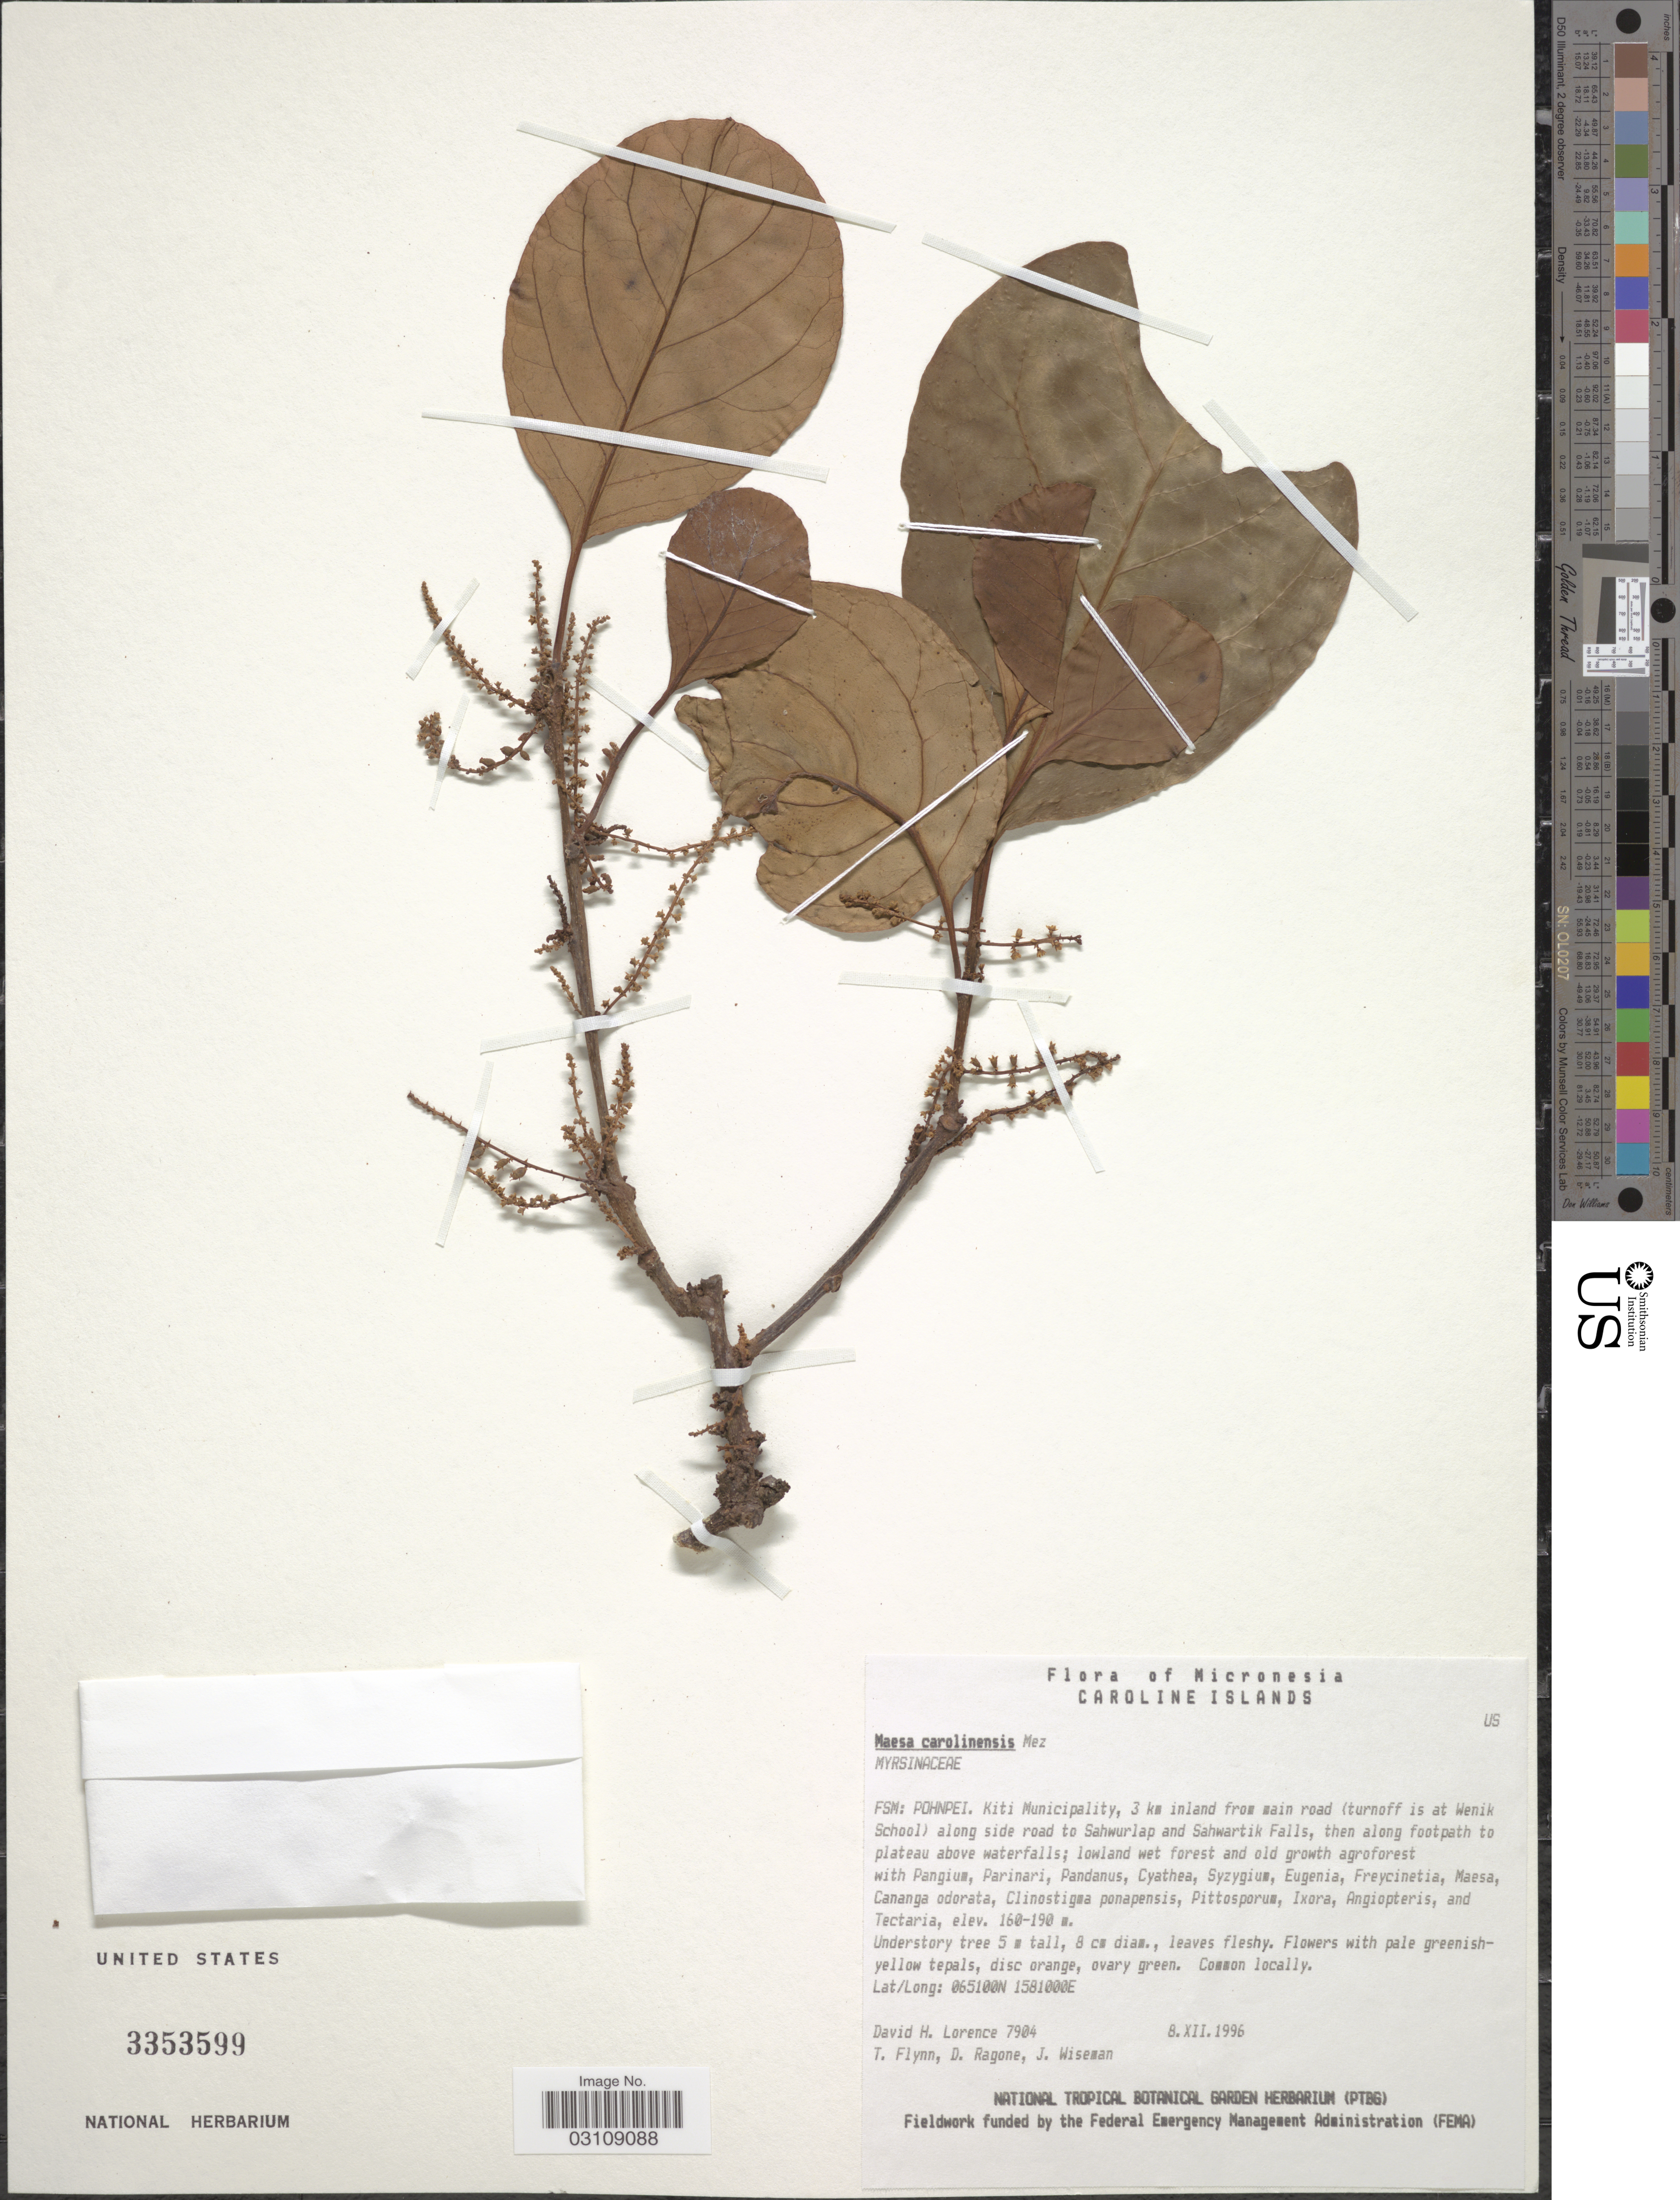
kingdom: Plantae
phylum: Tracheophyta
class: Magnoliopsida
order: Ericales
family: Primulaceae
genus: Maesa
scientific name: Maesa carolinensis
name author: Mez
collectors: D. Lorence, T. Flynn, D. Ragone & J. Wiseman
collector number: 7904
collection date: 1996-12-08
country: Micronesia, Federated States of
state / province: Pohnpei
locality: Caroline Islands, FSM: Pohnpei; Kiti Municipality, 3 km inland from main road (turnoff is at Wenik School) along side road to Sahwurlap and Sahwartik Falls, then along footpath to plateau above waterfalls.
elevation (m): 160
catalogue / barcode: US 3353599